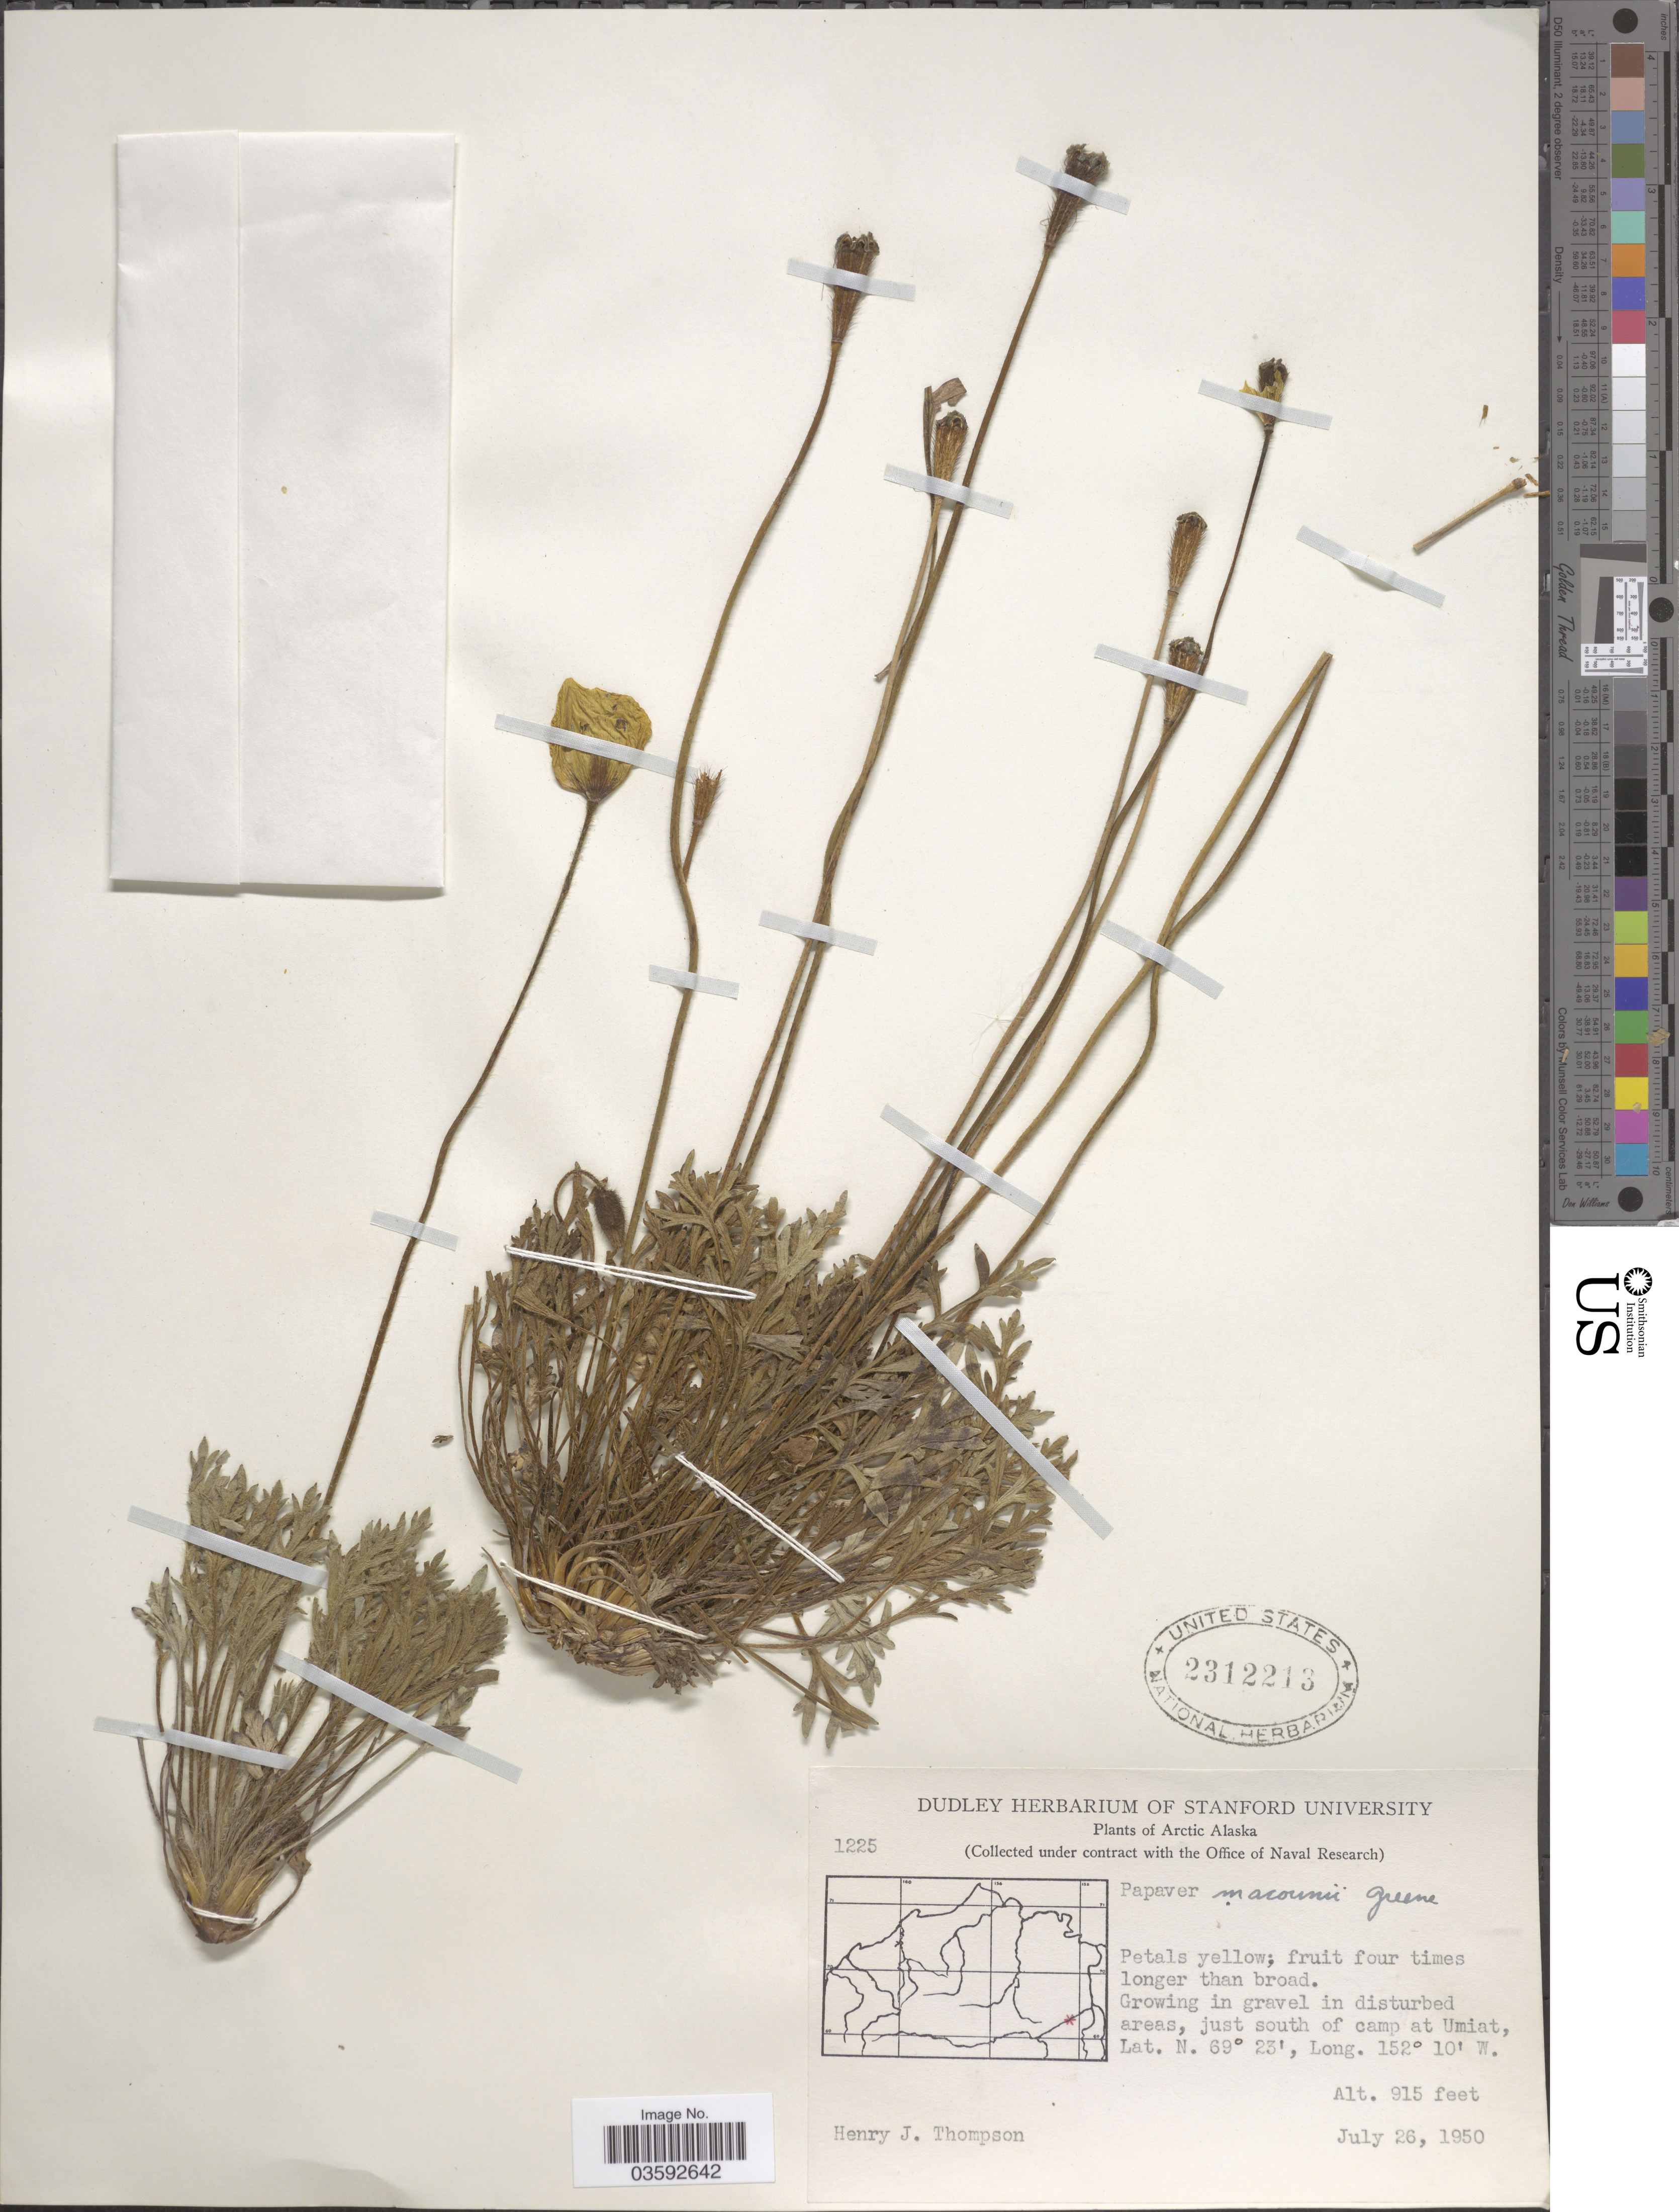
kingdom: Plantae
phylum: Tracheophyta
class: Magnoliopsida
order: Ranunculales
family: Papaveraceae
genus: Papaver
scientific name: Papaver macounii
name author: Greene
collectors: H. J. Thompson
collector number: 1225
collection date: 1950-07-26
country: United States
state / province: Alaska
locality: Arctic Alaska. Just south of camp at Umiat.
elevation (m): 279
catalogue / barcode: US 2312213